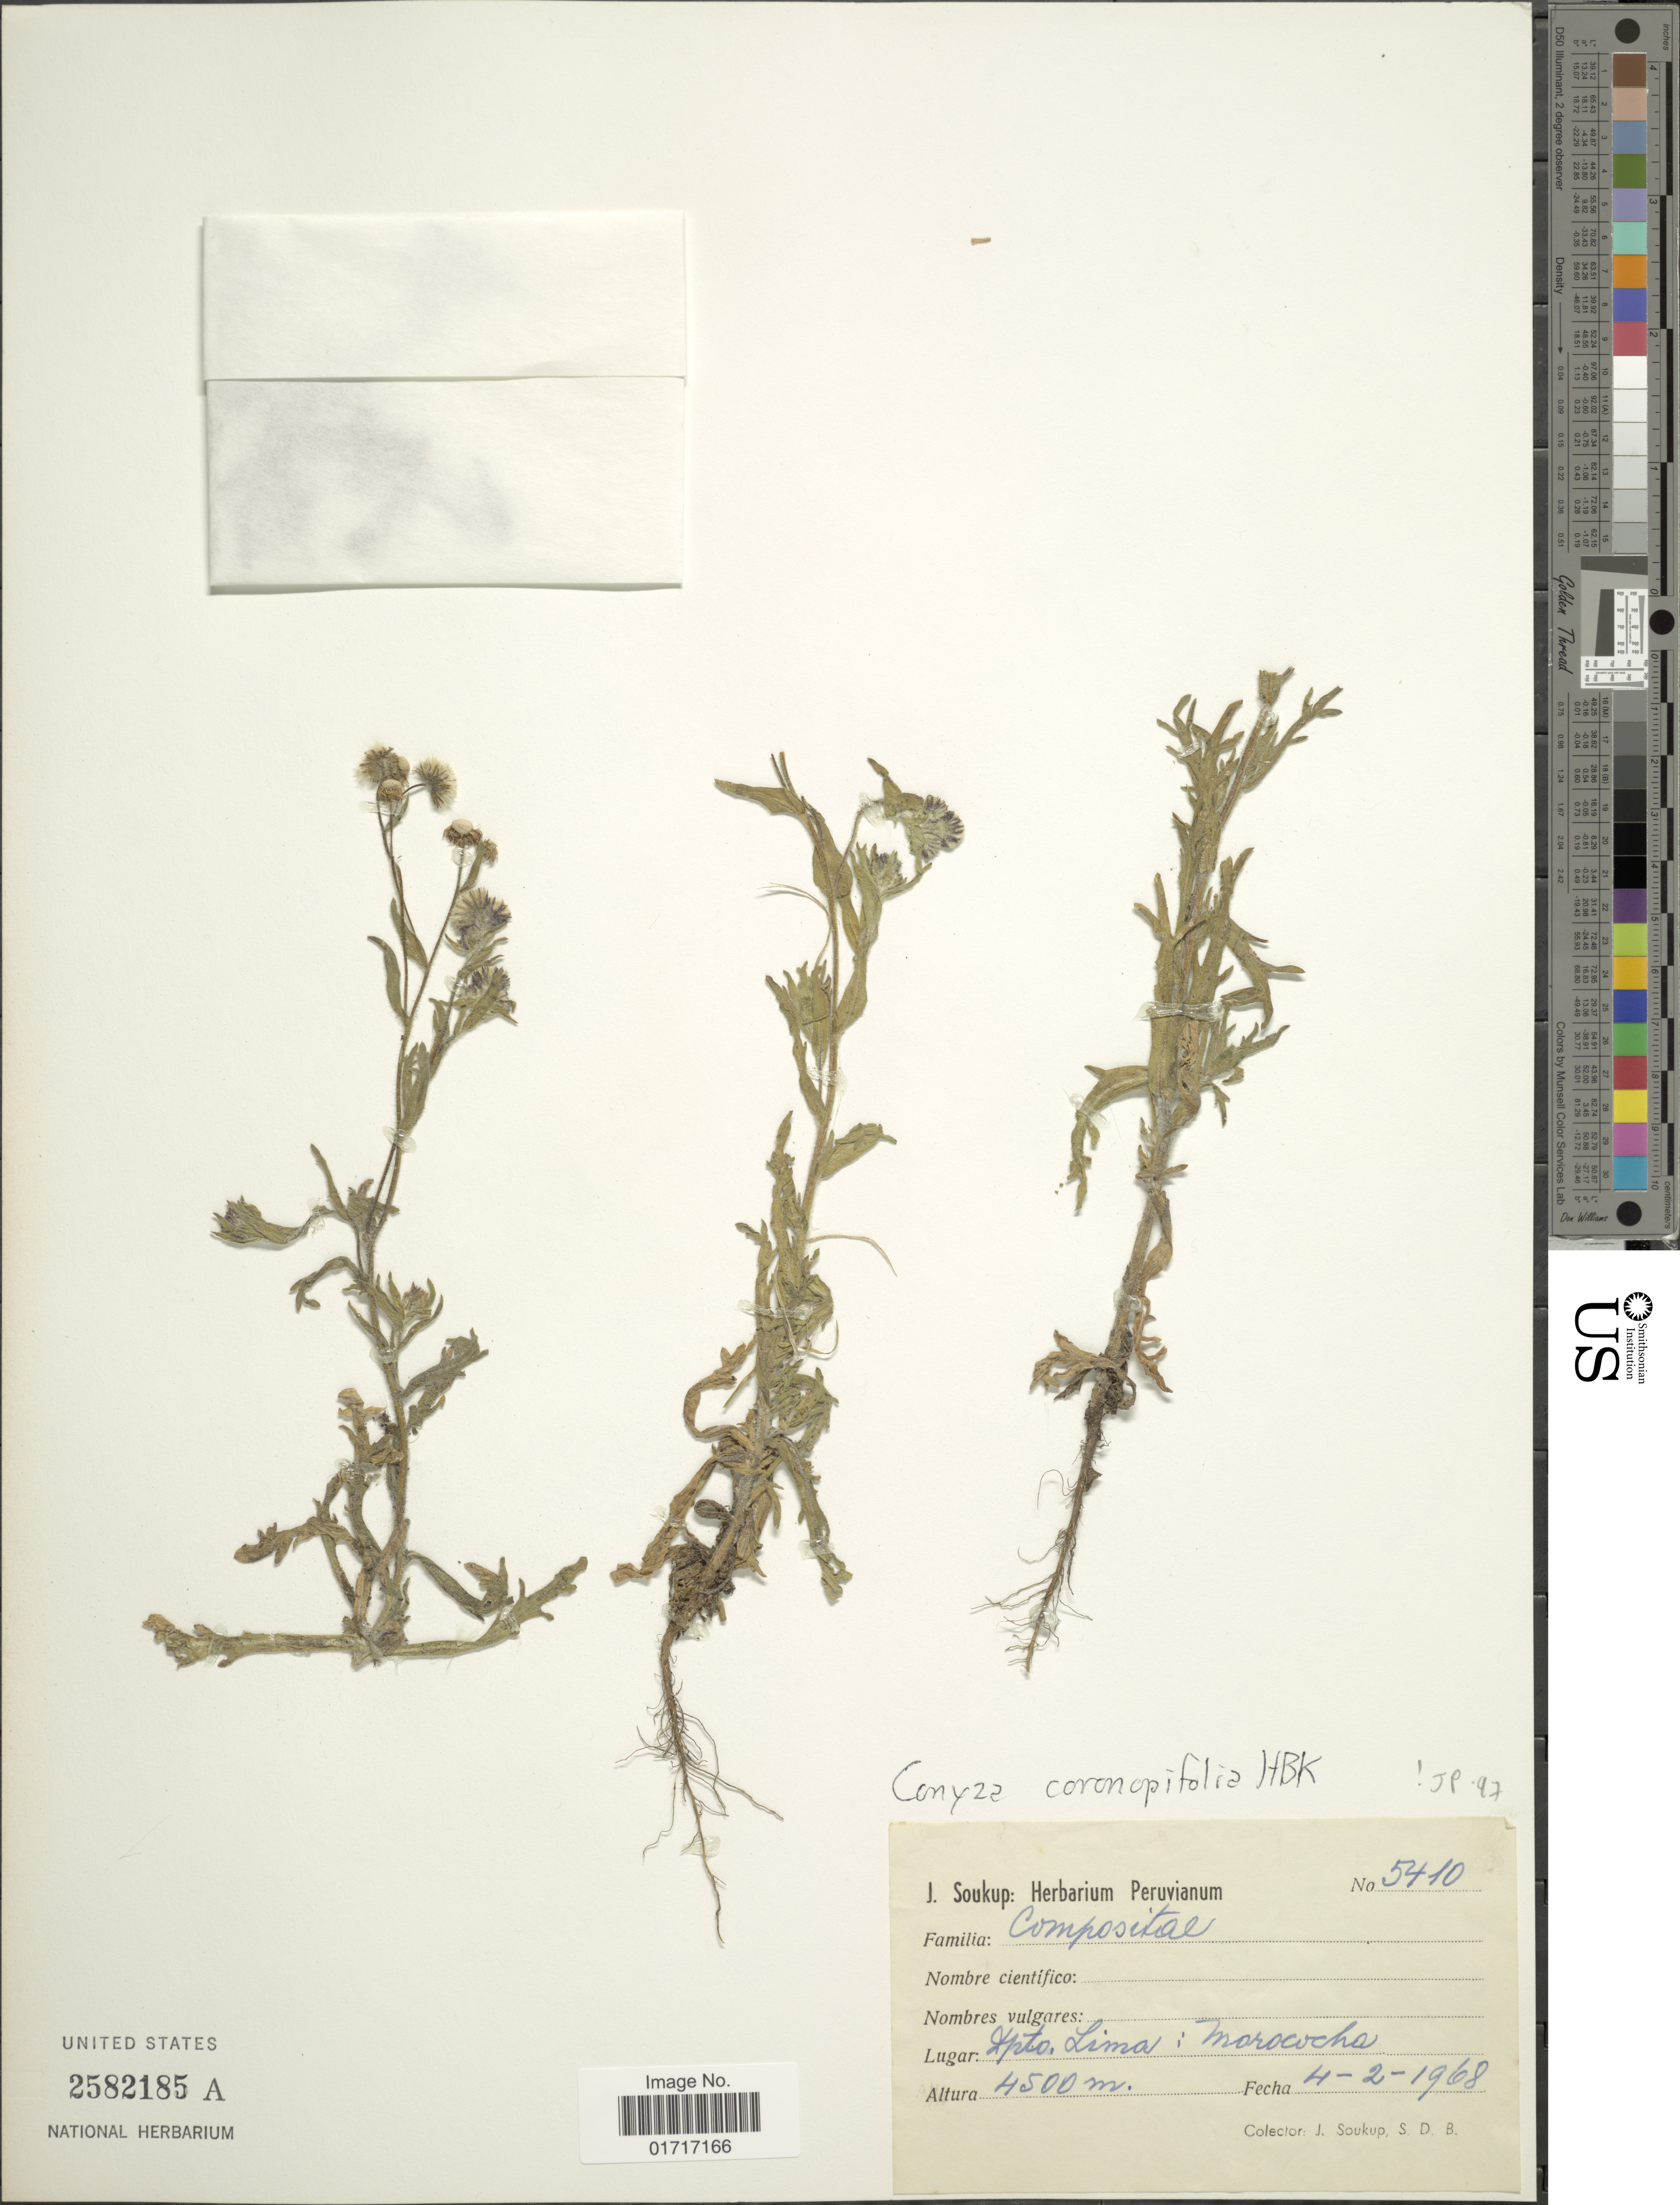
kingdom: Plantae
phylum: Tracheophyta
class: Magnoliopsida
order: Asterales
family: Asteraceae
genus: Conyza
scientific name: Conyza coronopifolia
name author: Kunth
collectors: J. Soukop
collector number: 5410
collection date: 1968-02-04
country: Peru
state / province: Lima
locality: Dpto. Lima: Marococha.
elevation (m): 4500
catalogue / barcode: US 2582185A